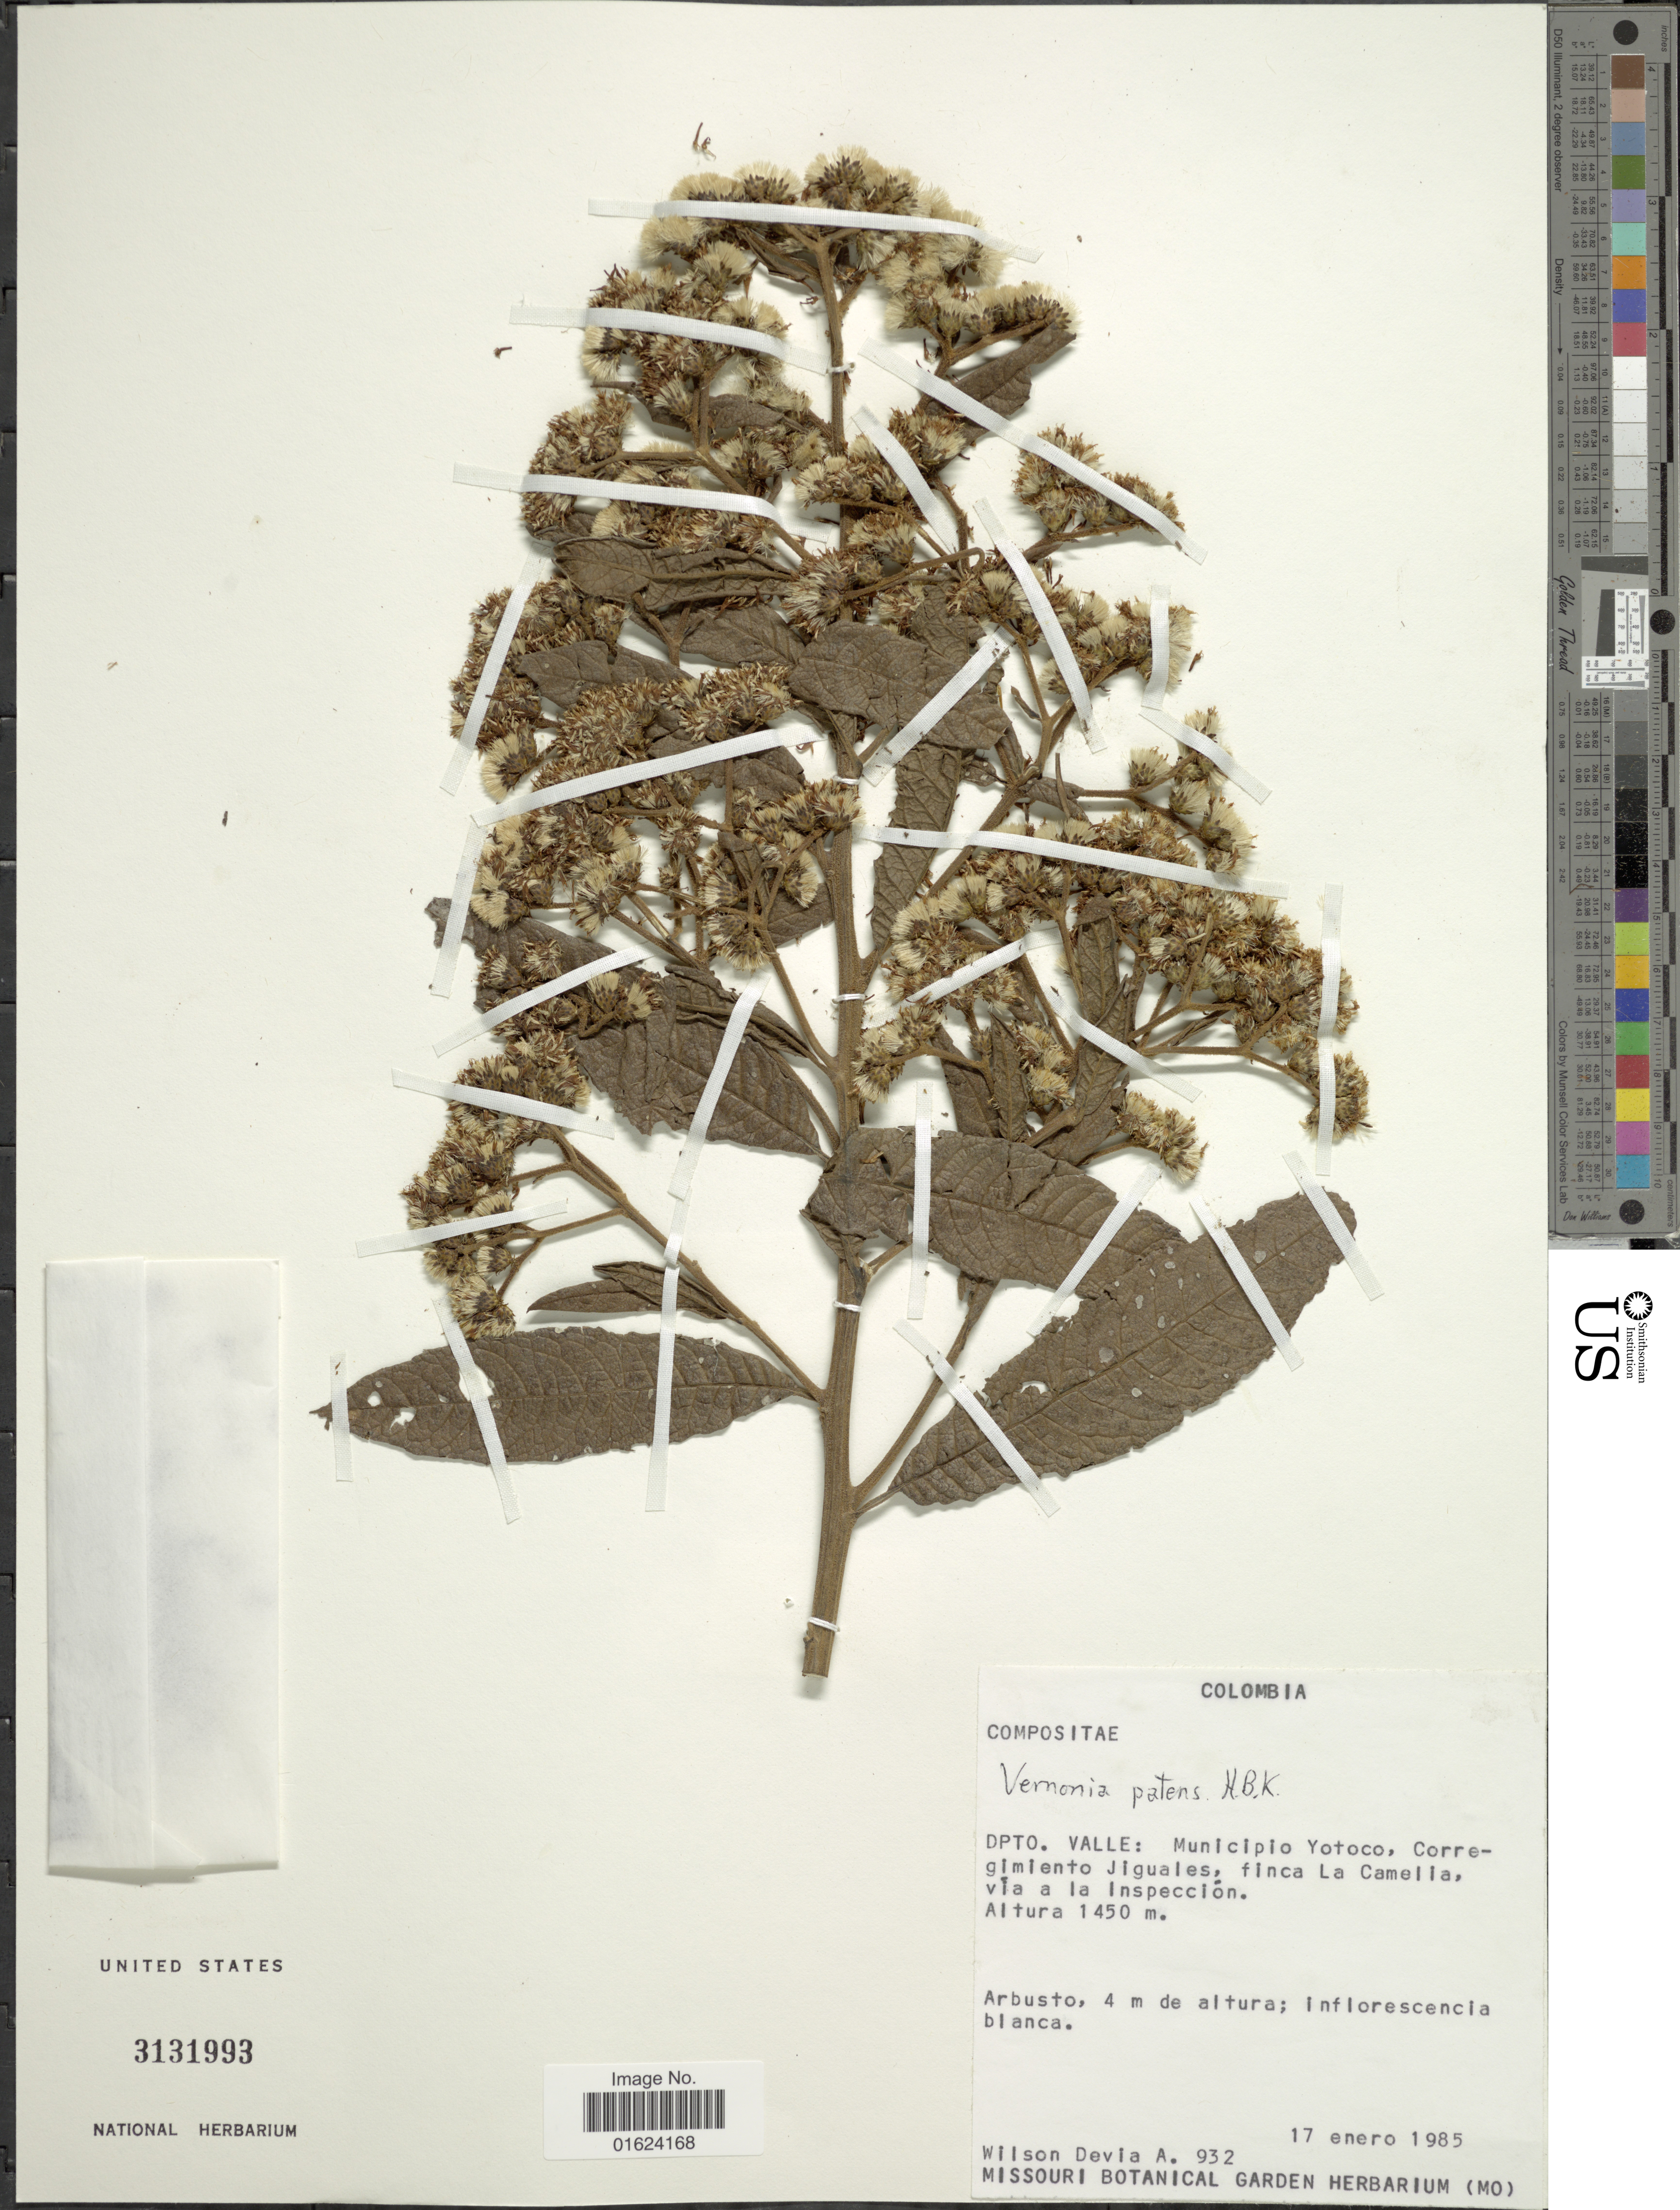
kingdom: Plantae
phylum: Tracheophyta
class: Magnoliopsida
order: Asterales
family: Asteraceae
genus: Vernonanthura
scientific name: Vernonanthura patens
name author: (Kunth) H. Rob.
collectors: W. Devia A.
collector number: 932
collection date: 1985-01-17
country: Colombia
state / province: Valle del Cauca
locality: Dpto. Valle: Municipio Yotoco, Corregiento Jiguales, finca La Camella., via a la Inspeccion.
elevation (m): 1450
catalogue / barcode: US 3131993